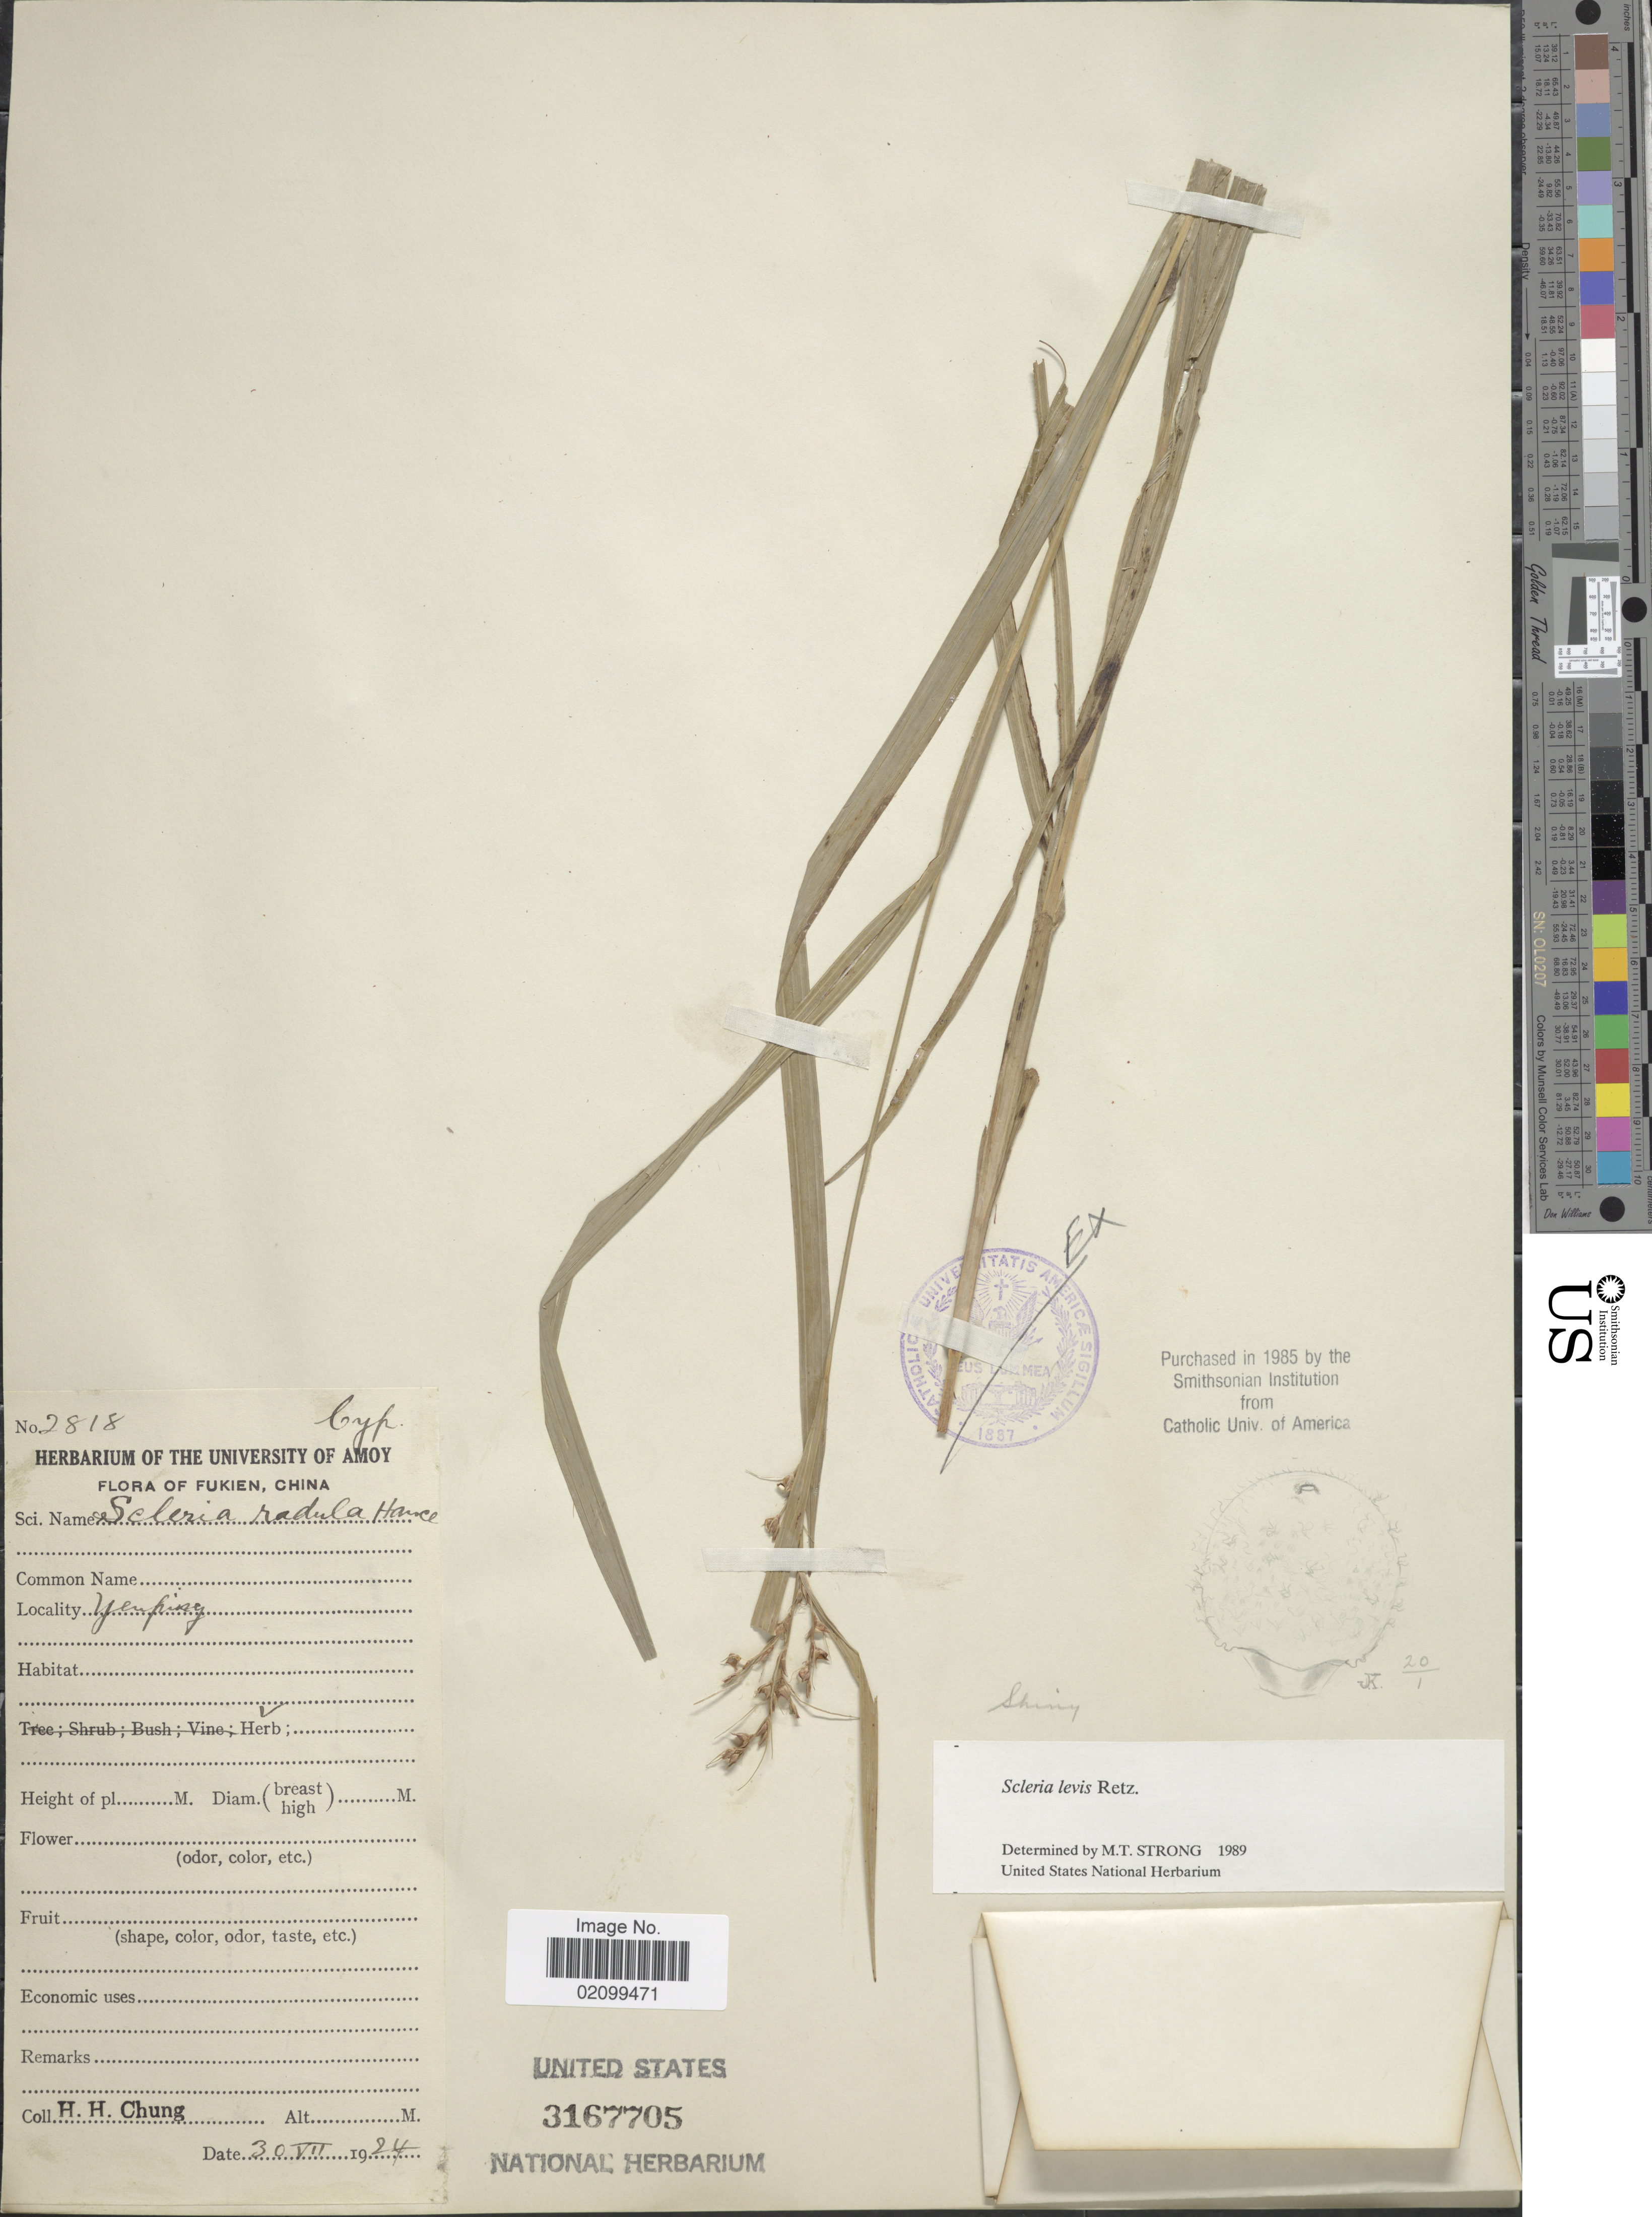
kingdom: Plantae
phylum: Tracheophyta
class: Liliopsida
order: Poales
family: Cyperaceae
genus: Scleria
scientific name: Scleria levis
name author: Retz.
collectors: H. Chung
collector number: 2818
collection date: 1924-07-30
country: China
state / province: Fujian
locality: Fukien, Yenping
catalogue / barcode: US 3167705